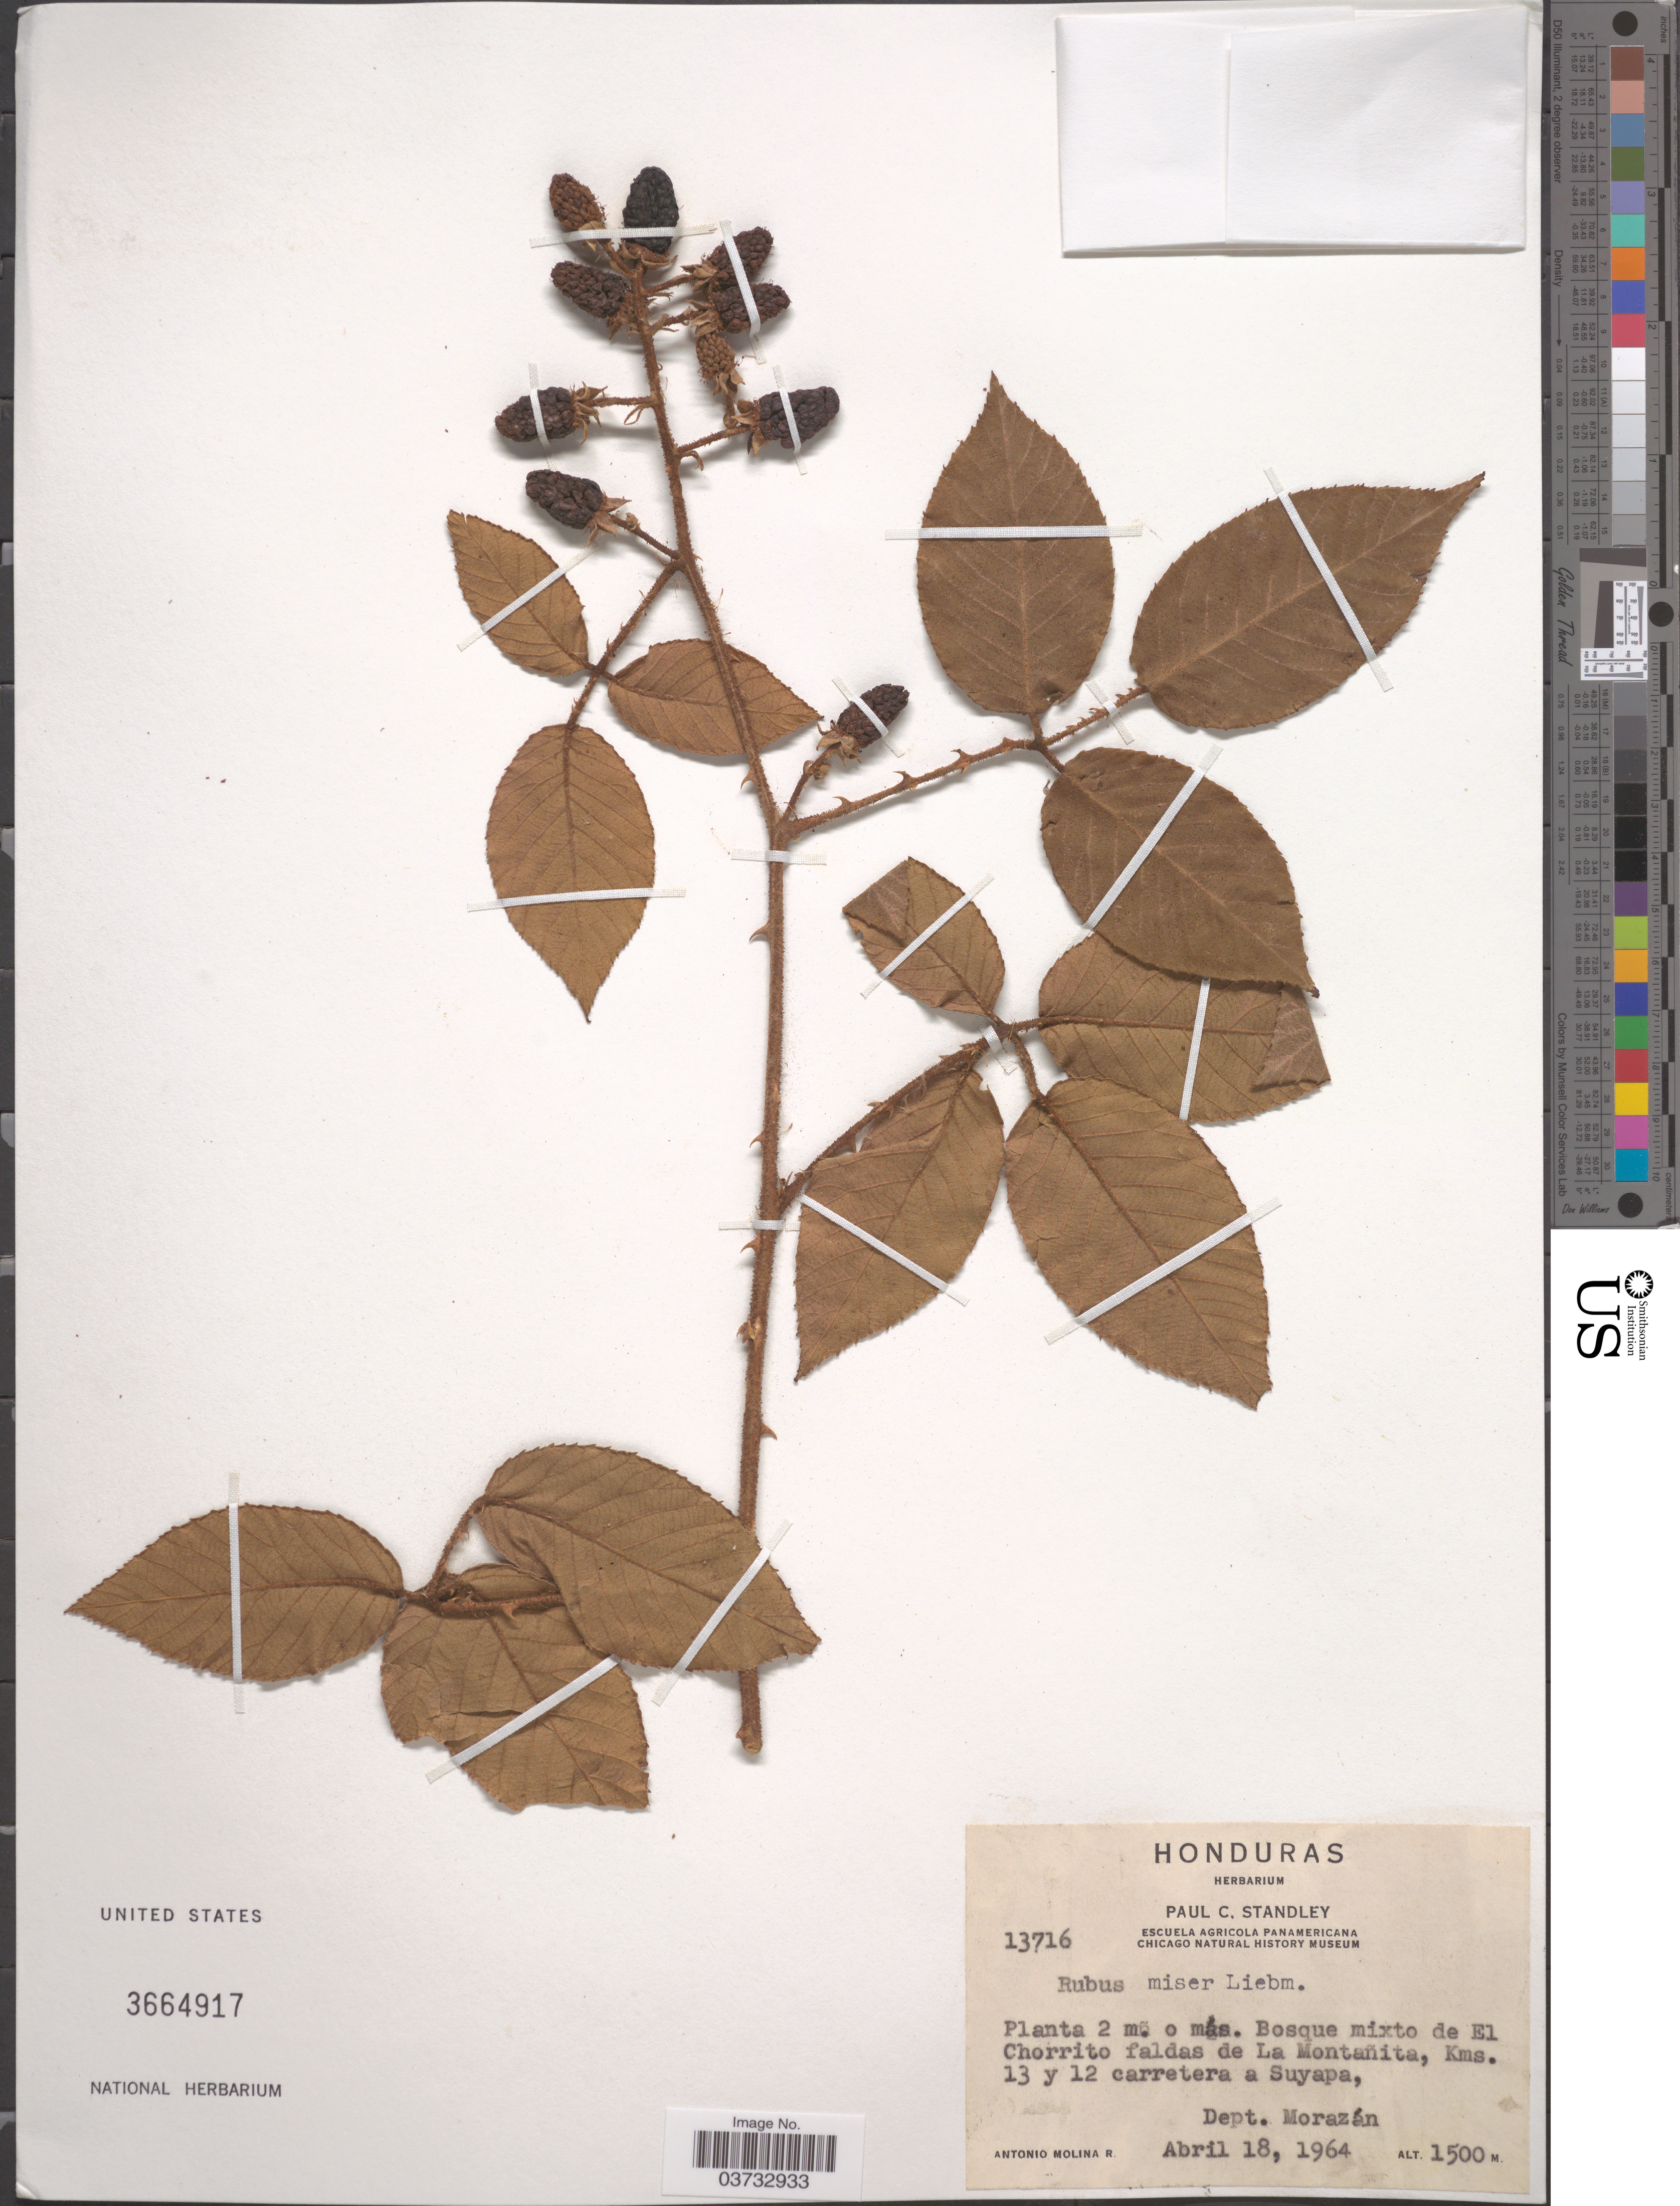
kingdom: Plantae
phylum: Tracheophyta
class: Magnoliopsida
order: Rosales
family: Rosaceae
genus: Rubus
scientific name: Rubus miser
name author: Liebm.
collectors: A. Molina R.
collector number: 13716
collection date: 1964-04-18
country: Honduras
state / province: Fco. Morazán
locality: Bosque mixto de El Chorrito faldas de La Montañita, Kms. 13 y 12 carretera a Suyapa, Dept. Morazán.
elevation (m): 1500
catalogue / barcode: US 3664917